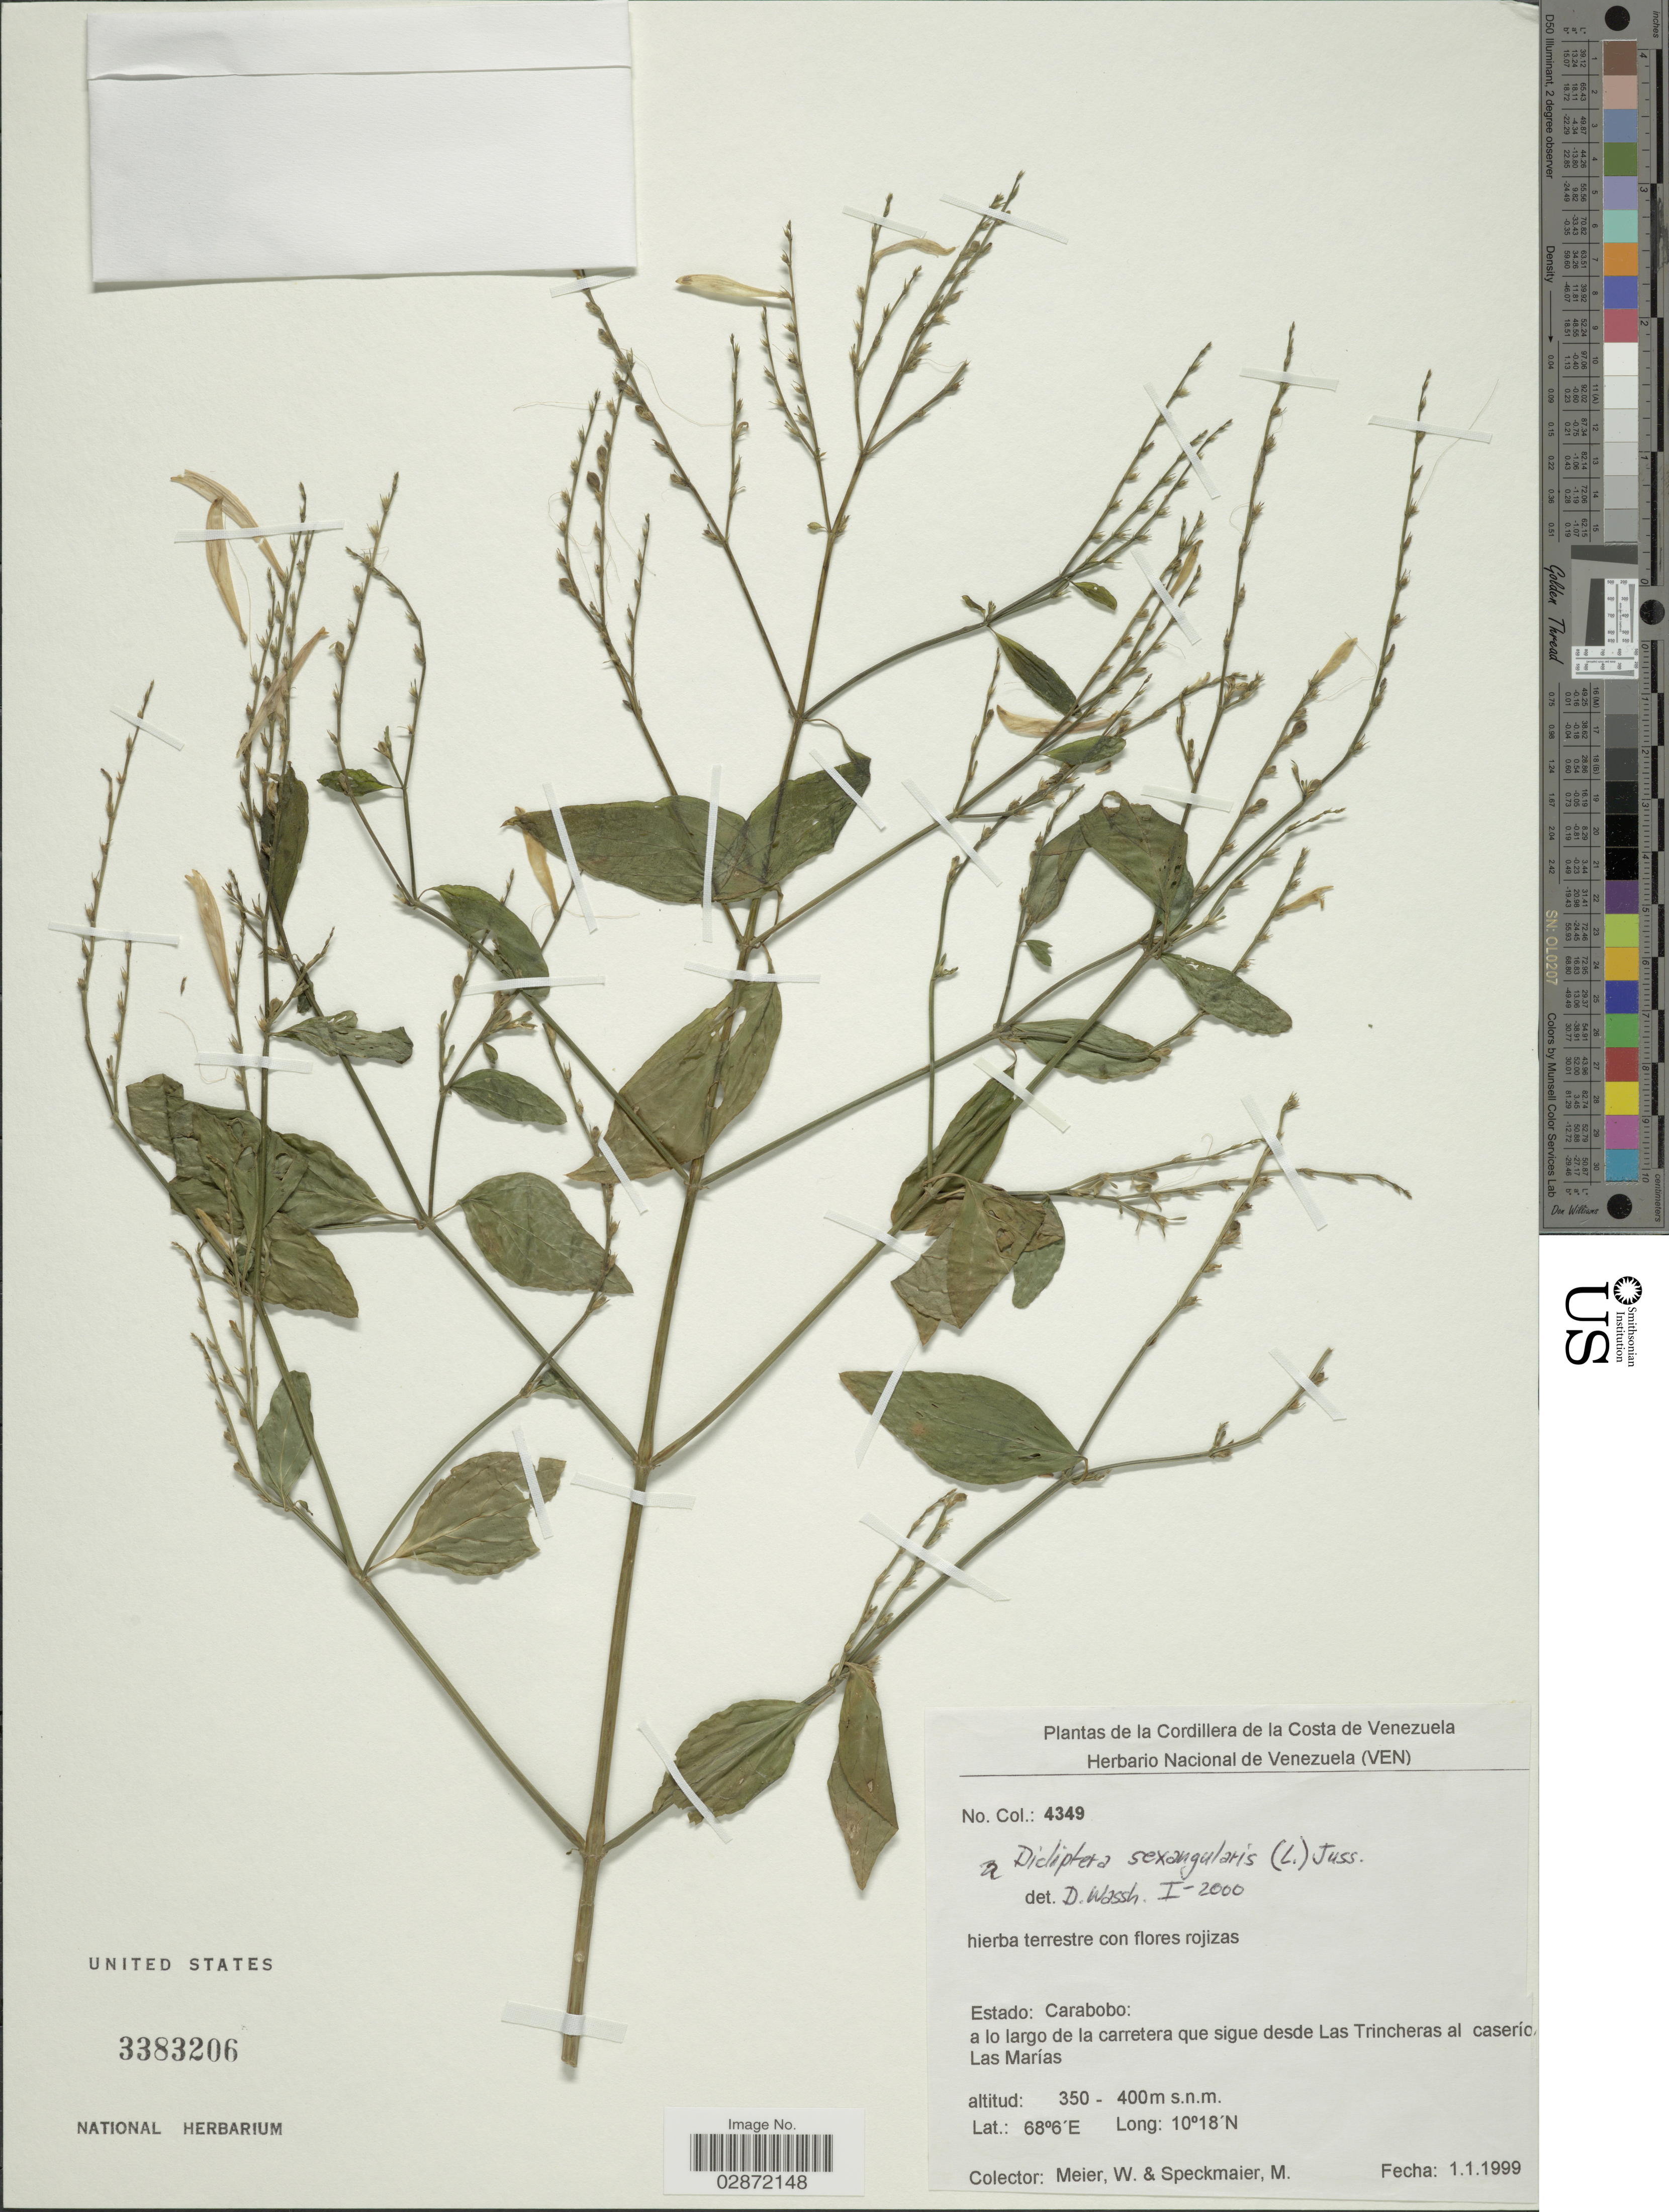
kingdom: Plantae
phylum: Tracheophyta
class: Magnoliopsida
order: Lamiales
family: Acanthaceae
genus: Dicliptera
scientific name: Dicliptera sexangularis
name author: (L.) Juss.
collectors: W. Meier & M. Speckmaier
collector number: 4349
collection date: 1999-01-01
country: Venezuela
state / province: Carabobo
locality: Cordillera de la Costa de Venezuela. Estado: Carabobo: a lo largo de la carretera que sigue desde Las Trincheras al caserio Las Marías.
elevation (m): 350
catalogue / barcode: US 3383206